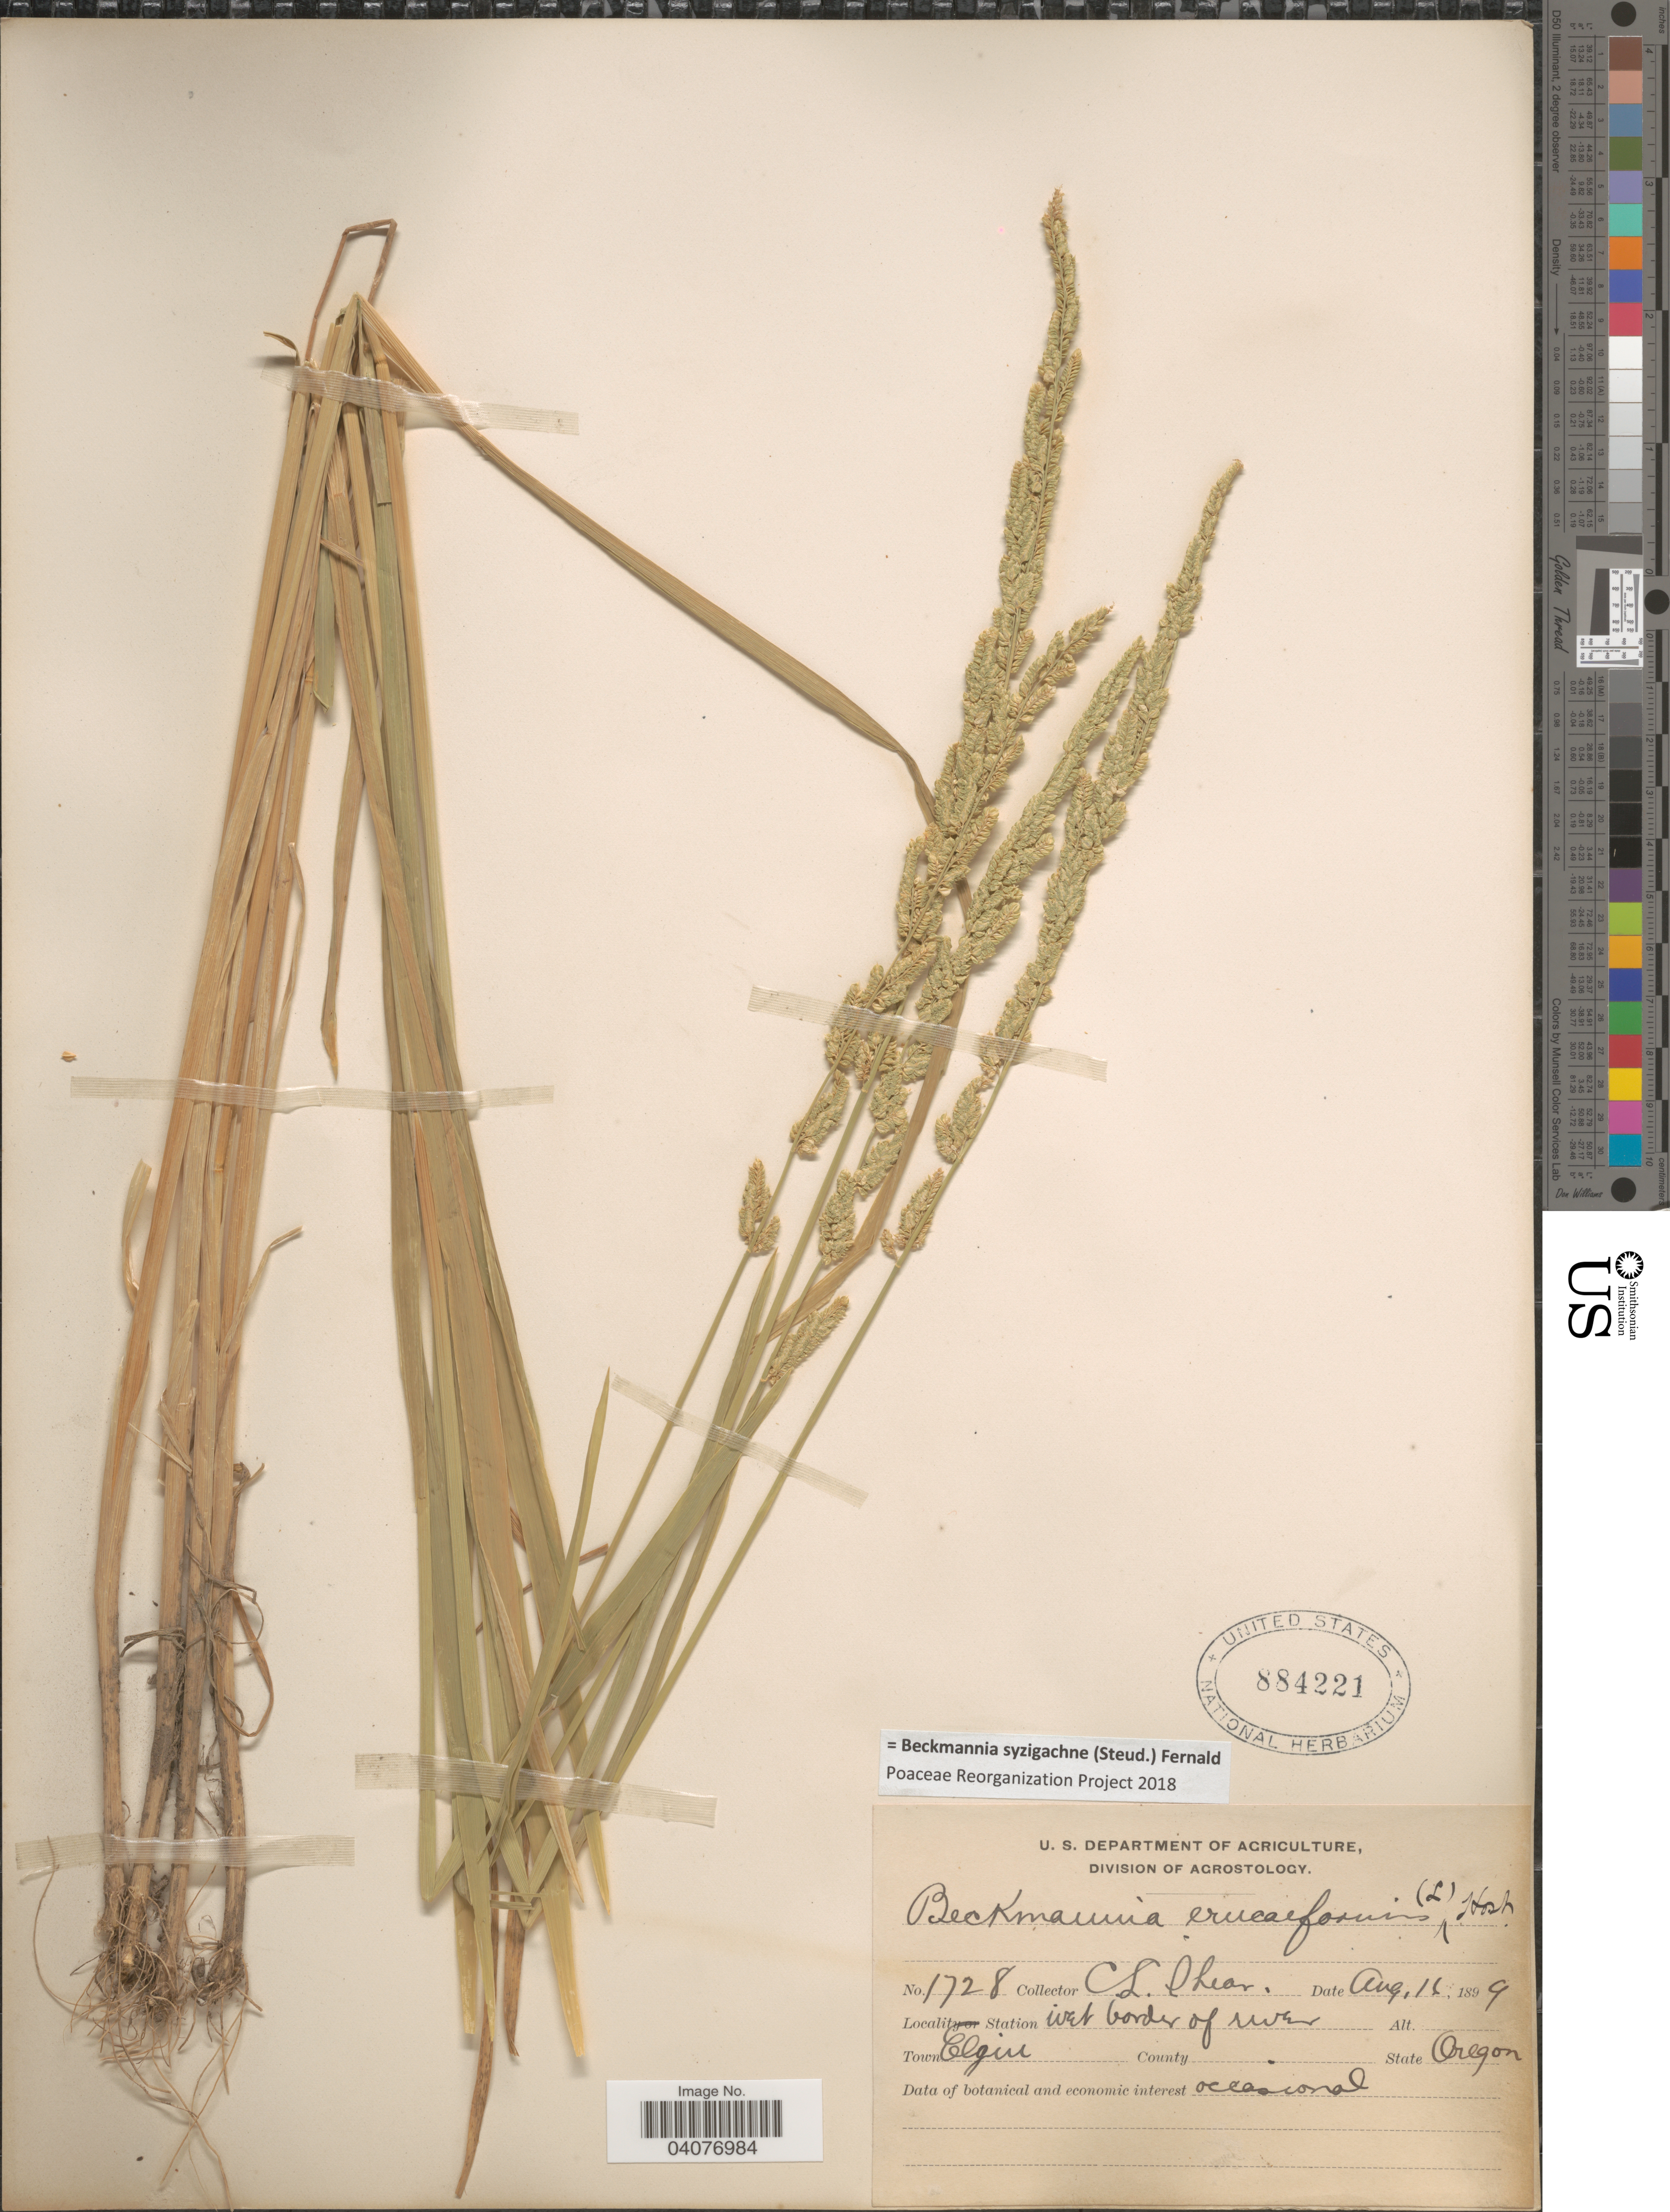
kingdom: Plantae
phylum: Tracheophyta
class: Liliopsida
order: Poales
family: Poaceae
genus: Beckmannia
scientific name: Beckmannia syzigachne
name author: (Steud.) Fernald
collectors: C. L. Shear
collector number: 1728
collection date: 1899-08-16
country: United States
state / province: Oregon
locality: Town Elgin.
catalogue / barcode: US 884221